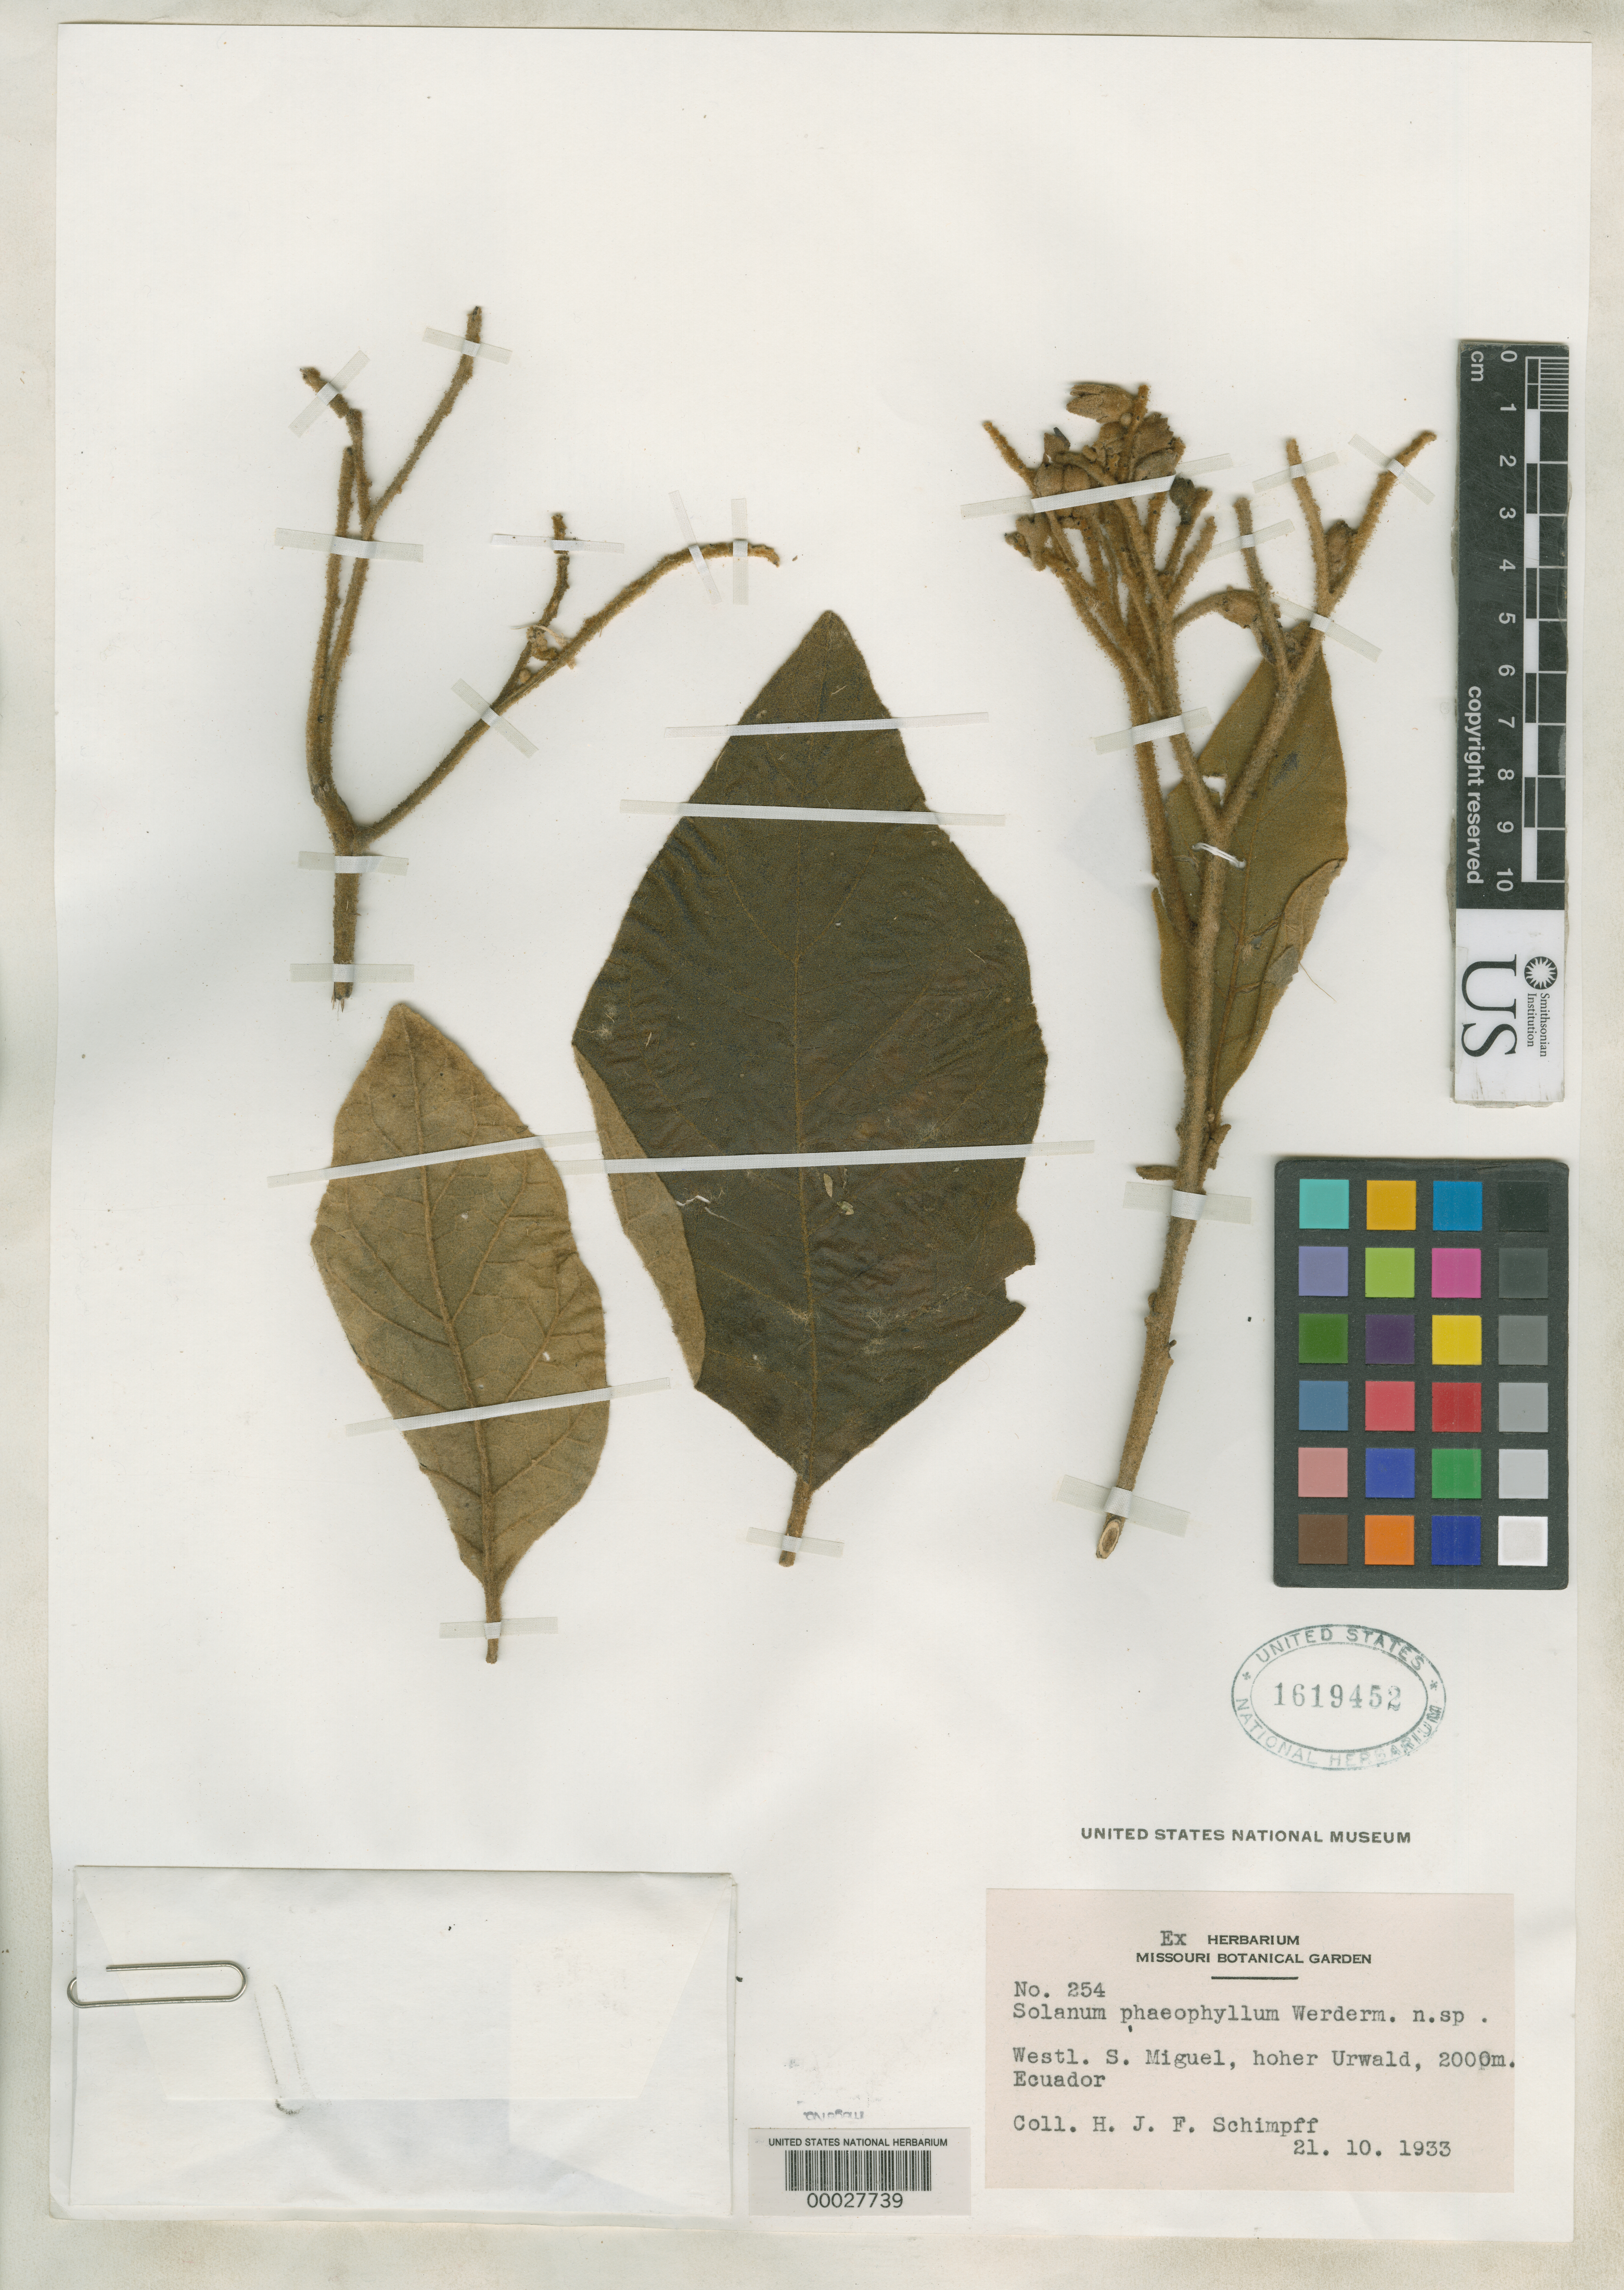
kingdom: Plantae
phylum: Tracheophyta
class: Magnoliopsida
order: Solanales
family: Solanaceae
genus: Solanum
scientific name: Solanum phaeophyllum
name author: Werderm.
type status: Isotype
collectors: H. Schimpff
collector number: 254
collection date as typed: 21 Oct 1933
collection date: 1933-10-21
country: Ecuador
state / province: Bolívar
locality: Sal Miguel.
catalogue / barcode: US 1619452